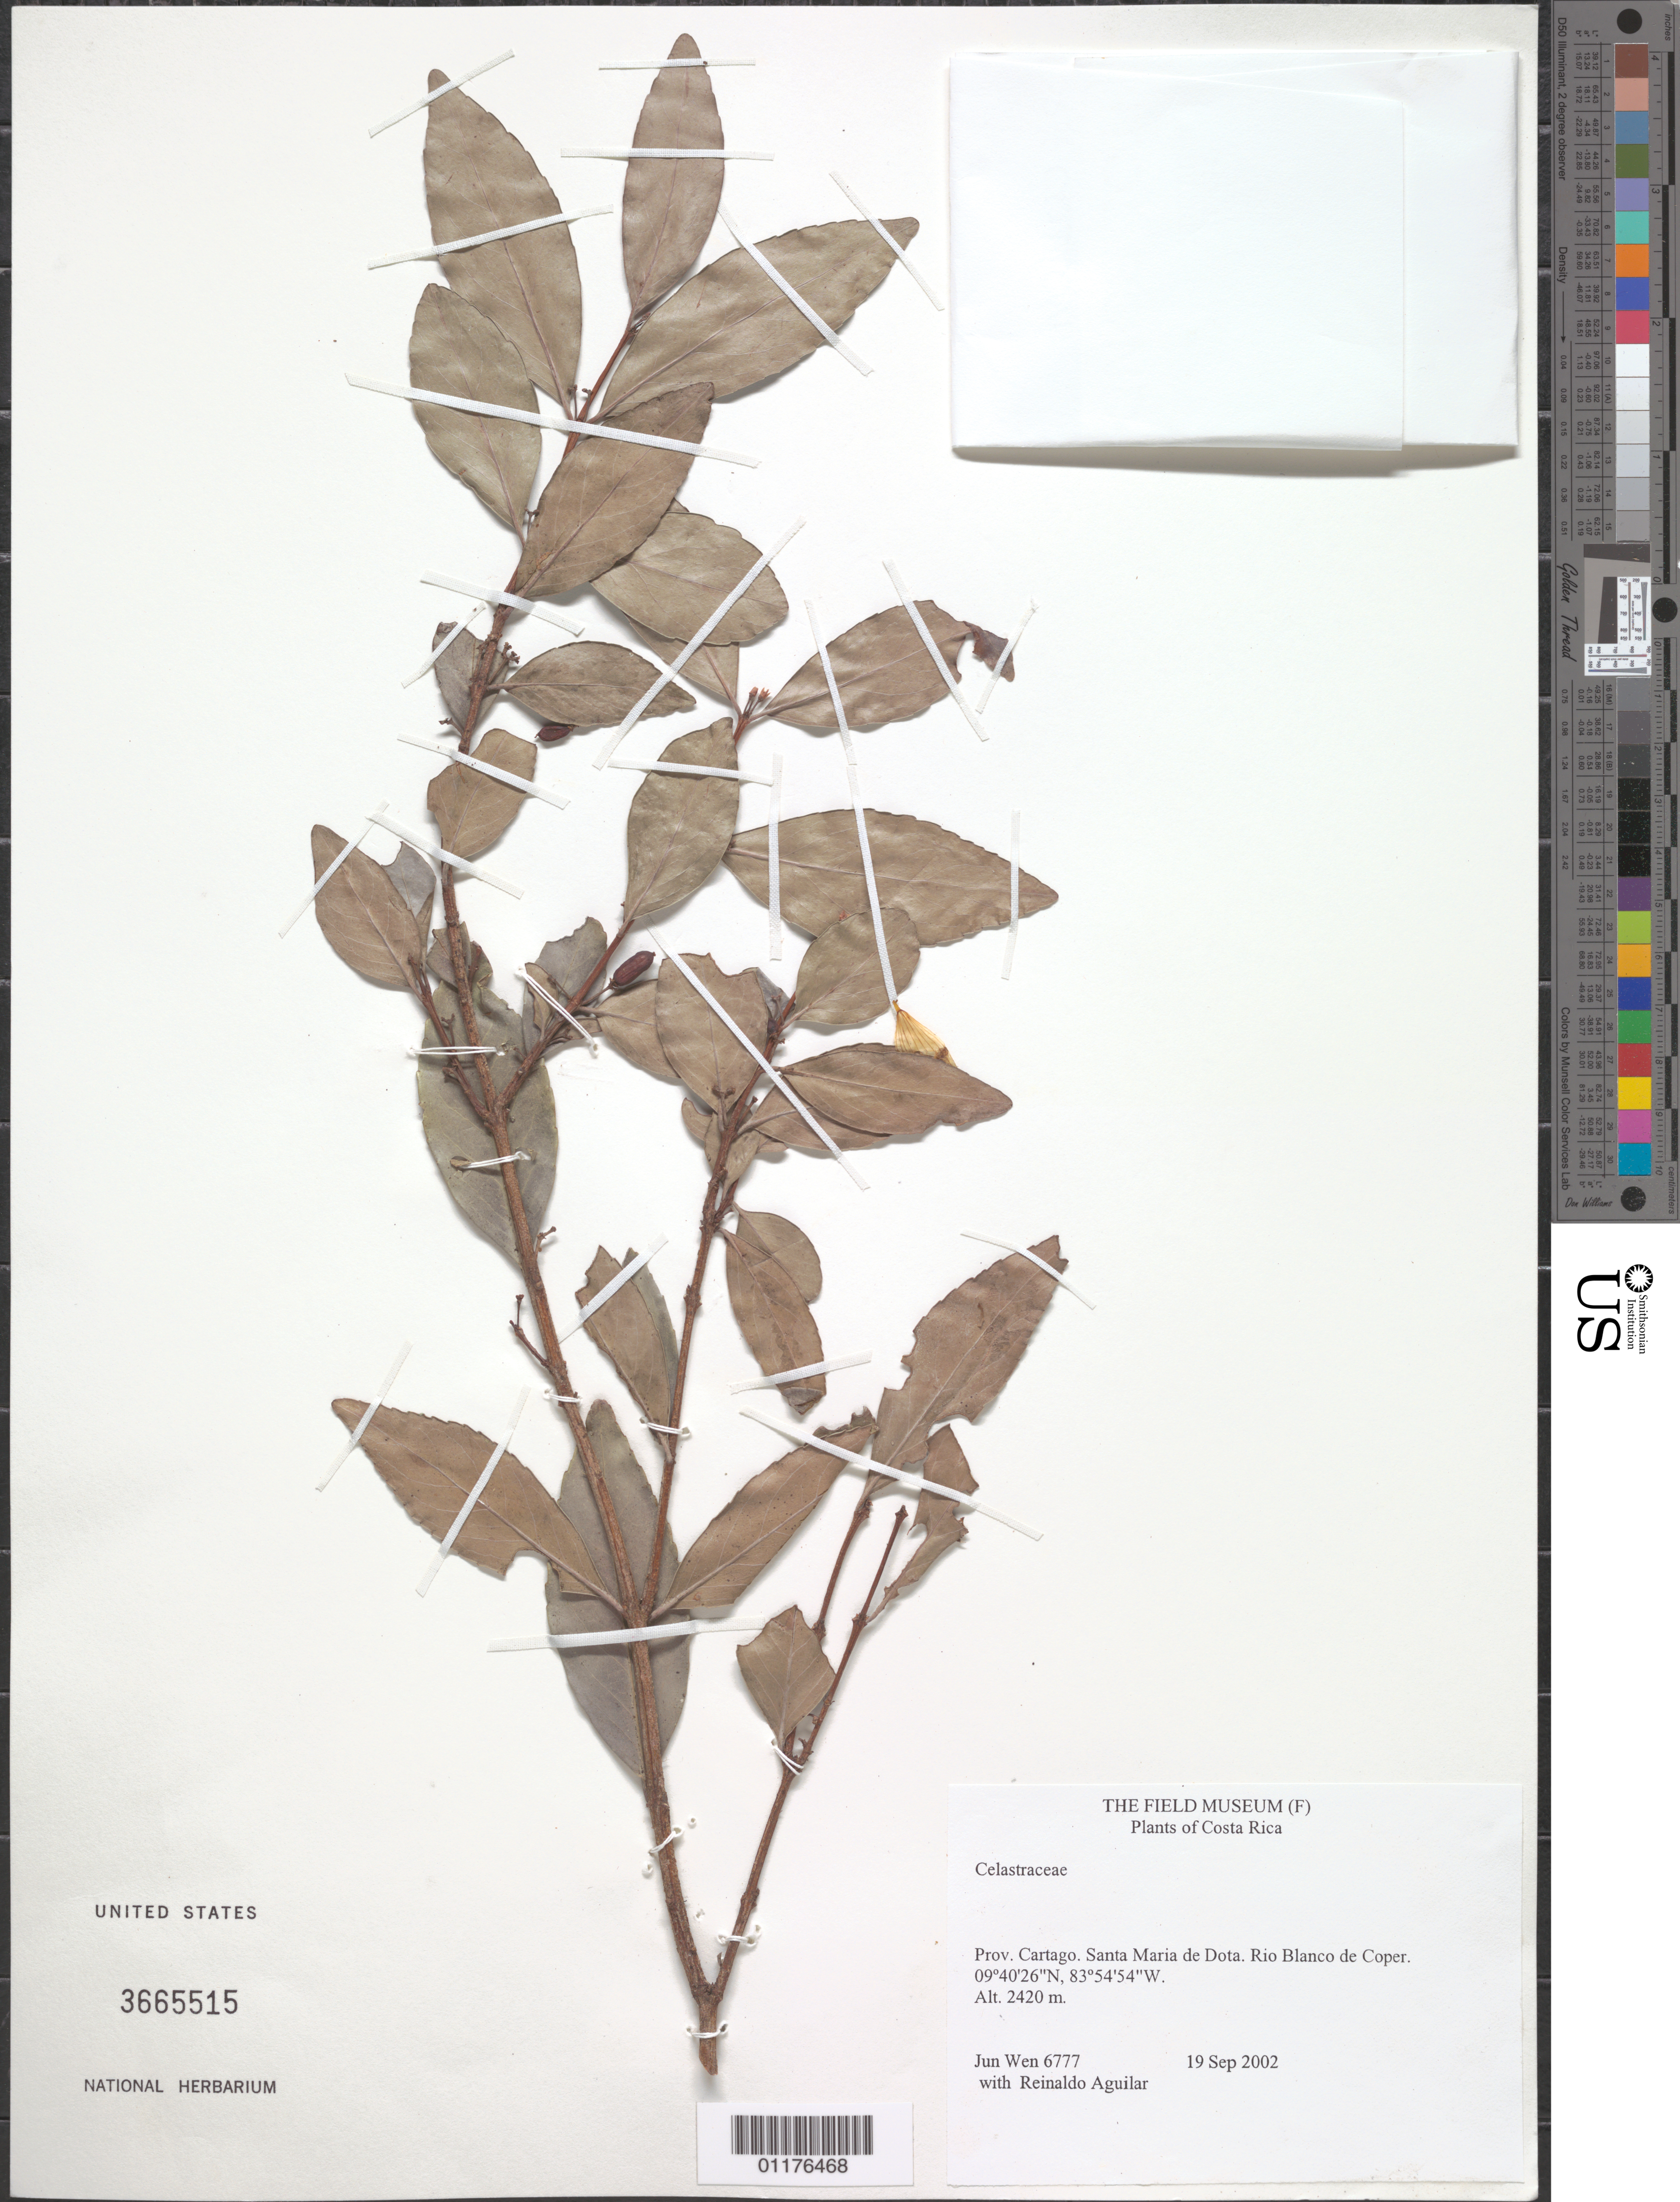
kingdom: Plantae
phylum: Tracheophyta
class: Magnoliopsida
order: Celastrales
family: Celastraceae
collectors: J. Wen & R. Aguilar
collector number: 6777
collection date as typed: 19 Sep 2002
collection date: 2002-09-19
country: Costa Rica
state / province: Cartago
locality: Santa Maria de Dota. Rio Blanco de Coper.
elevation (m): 2420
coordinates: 9 40 26 N, 83 54 54 W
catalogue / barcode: US 3665515